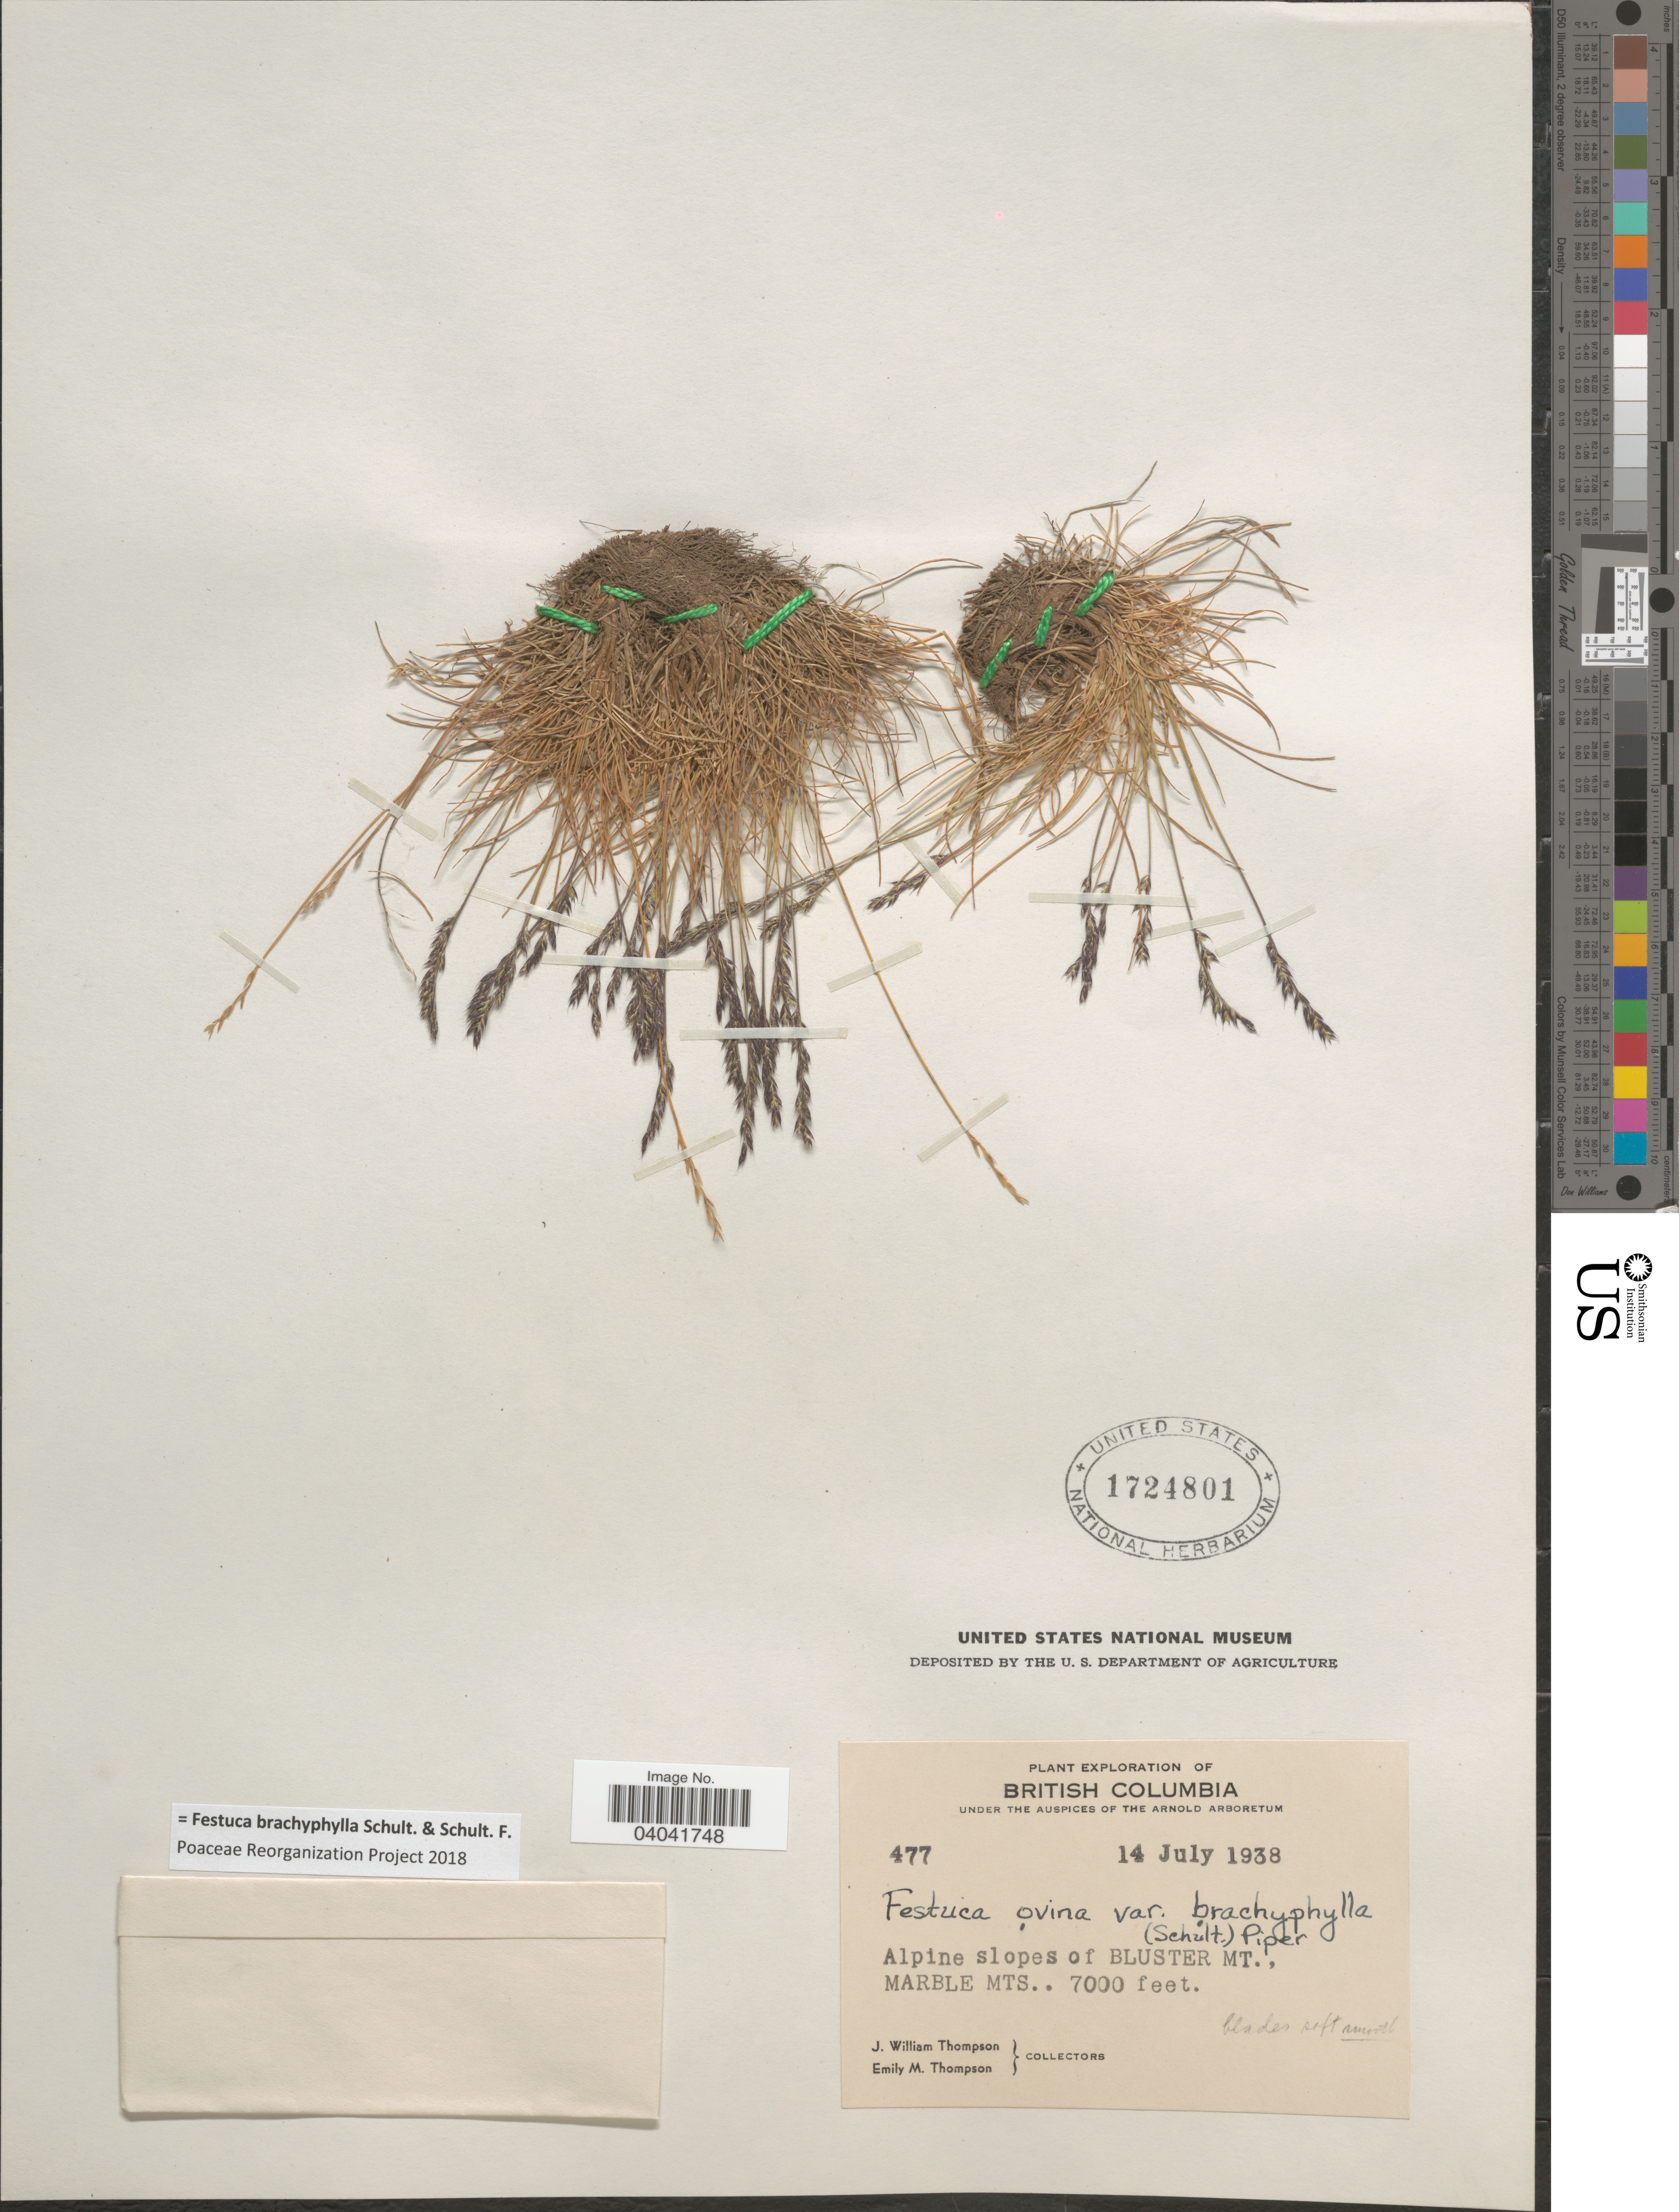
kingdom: Plantae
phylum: Tracheophyta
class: Liliopsida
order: Poales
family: Poaceae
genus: Festuca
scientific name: Festuca brachyphylla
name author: Schult. & Schult. f.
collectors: J. W. Thompson & E. M. Thompson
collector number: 477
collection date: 1938-07-14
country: Canada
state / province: British Columbia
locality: Alpine slopes of Bluster Mt., Marble Mts.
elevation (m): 2134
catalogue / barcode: US 1724801